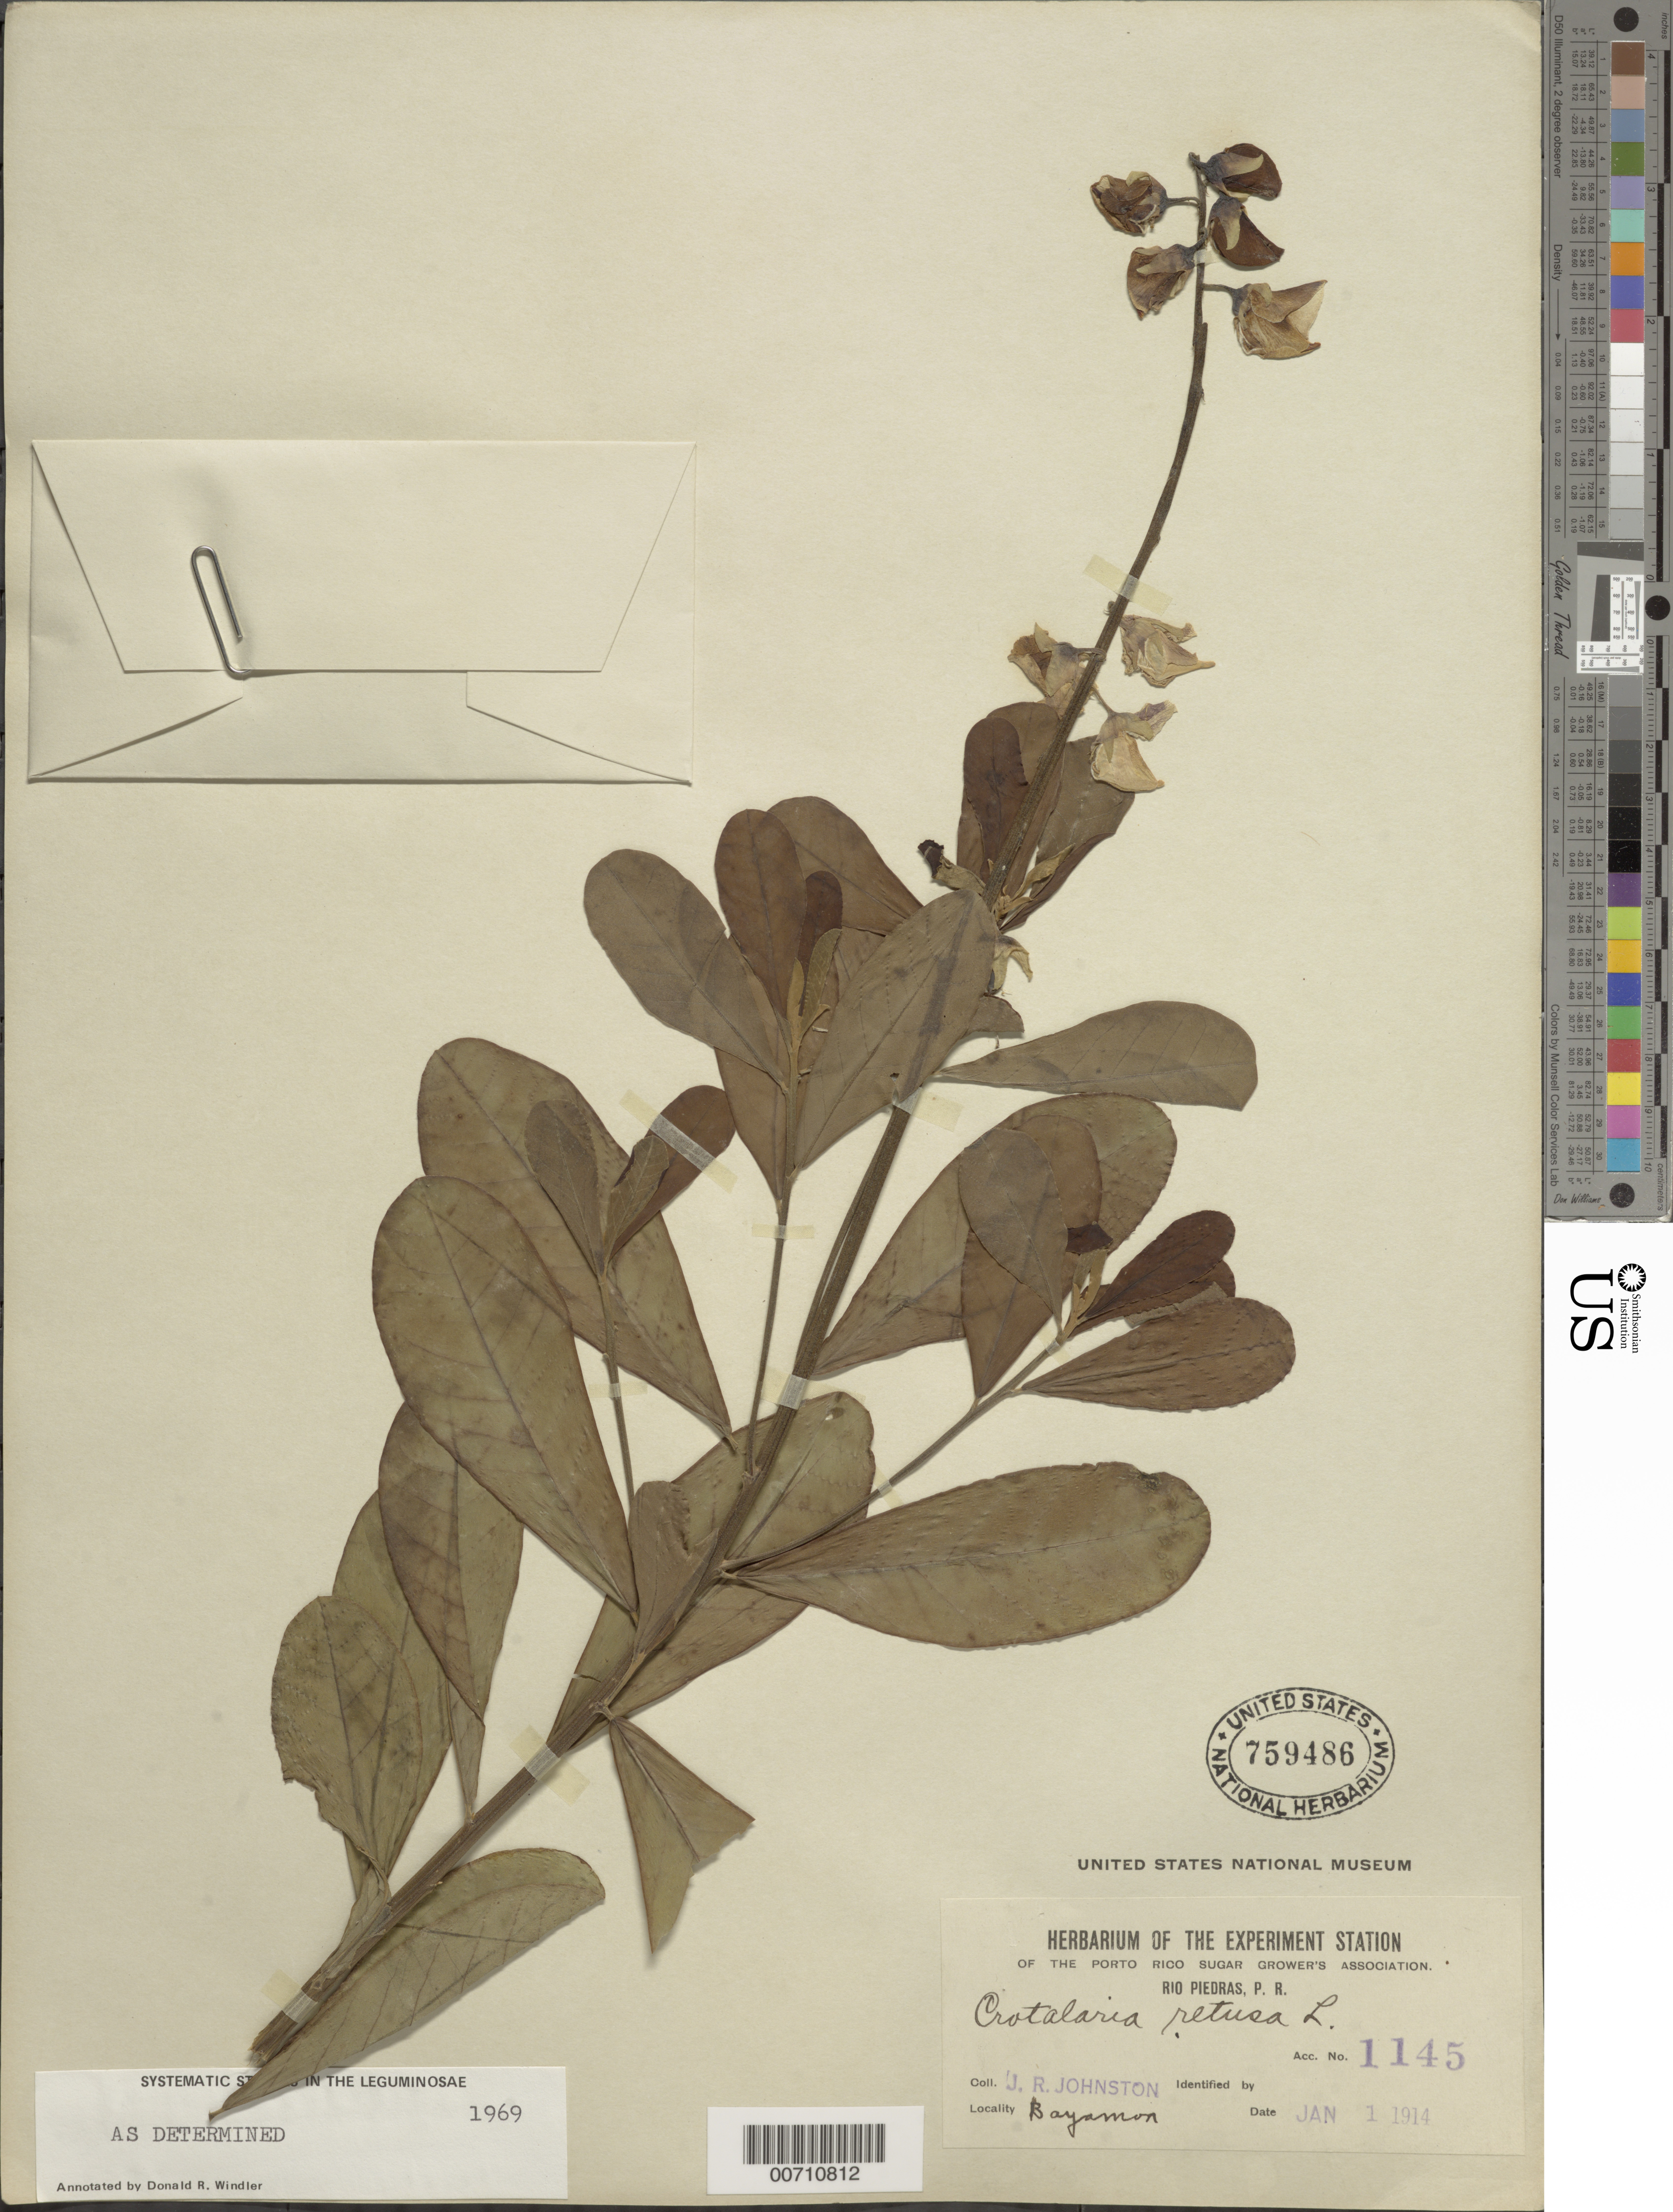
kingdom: Plantae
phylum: Tracheophyta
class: Magnoliopsida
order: Fabales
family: Fabaceae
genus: Crotalaria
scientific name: Crotalaria retusa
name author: L.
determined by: Windler, D. R.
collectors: J. Johnston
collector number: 1145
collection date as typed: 01 Jan 1914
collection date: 1914-01-01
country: Puerto Rico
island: Greater Antilles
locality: Bayamon, Rio Piedras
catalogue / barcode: US 759486